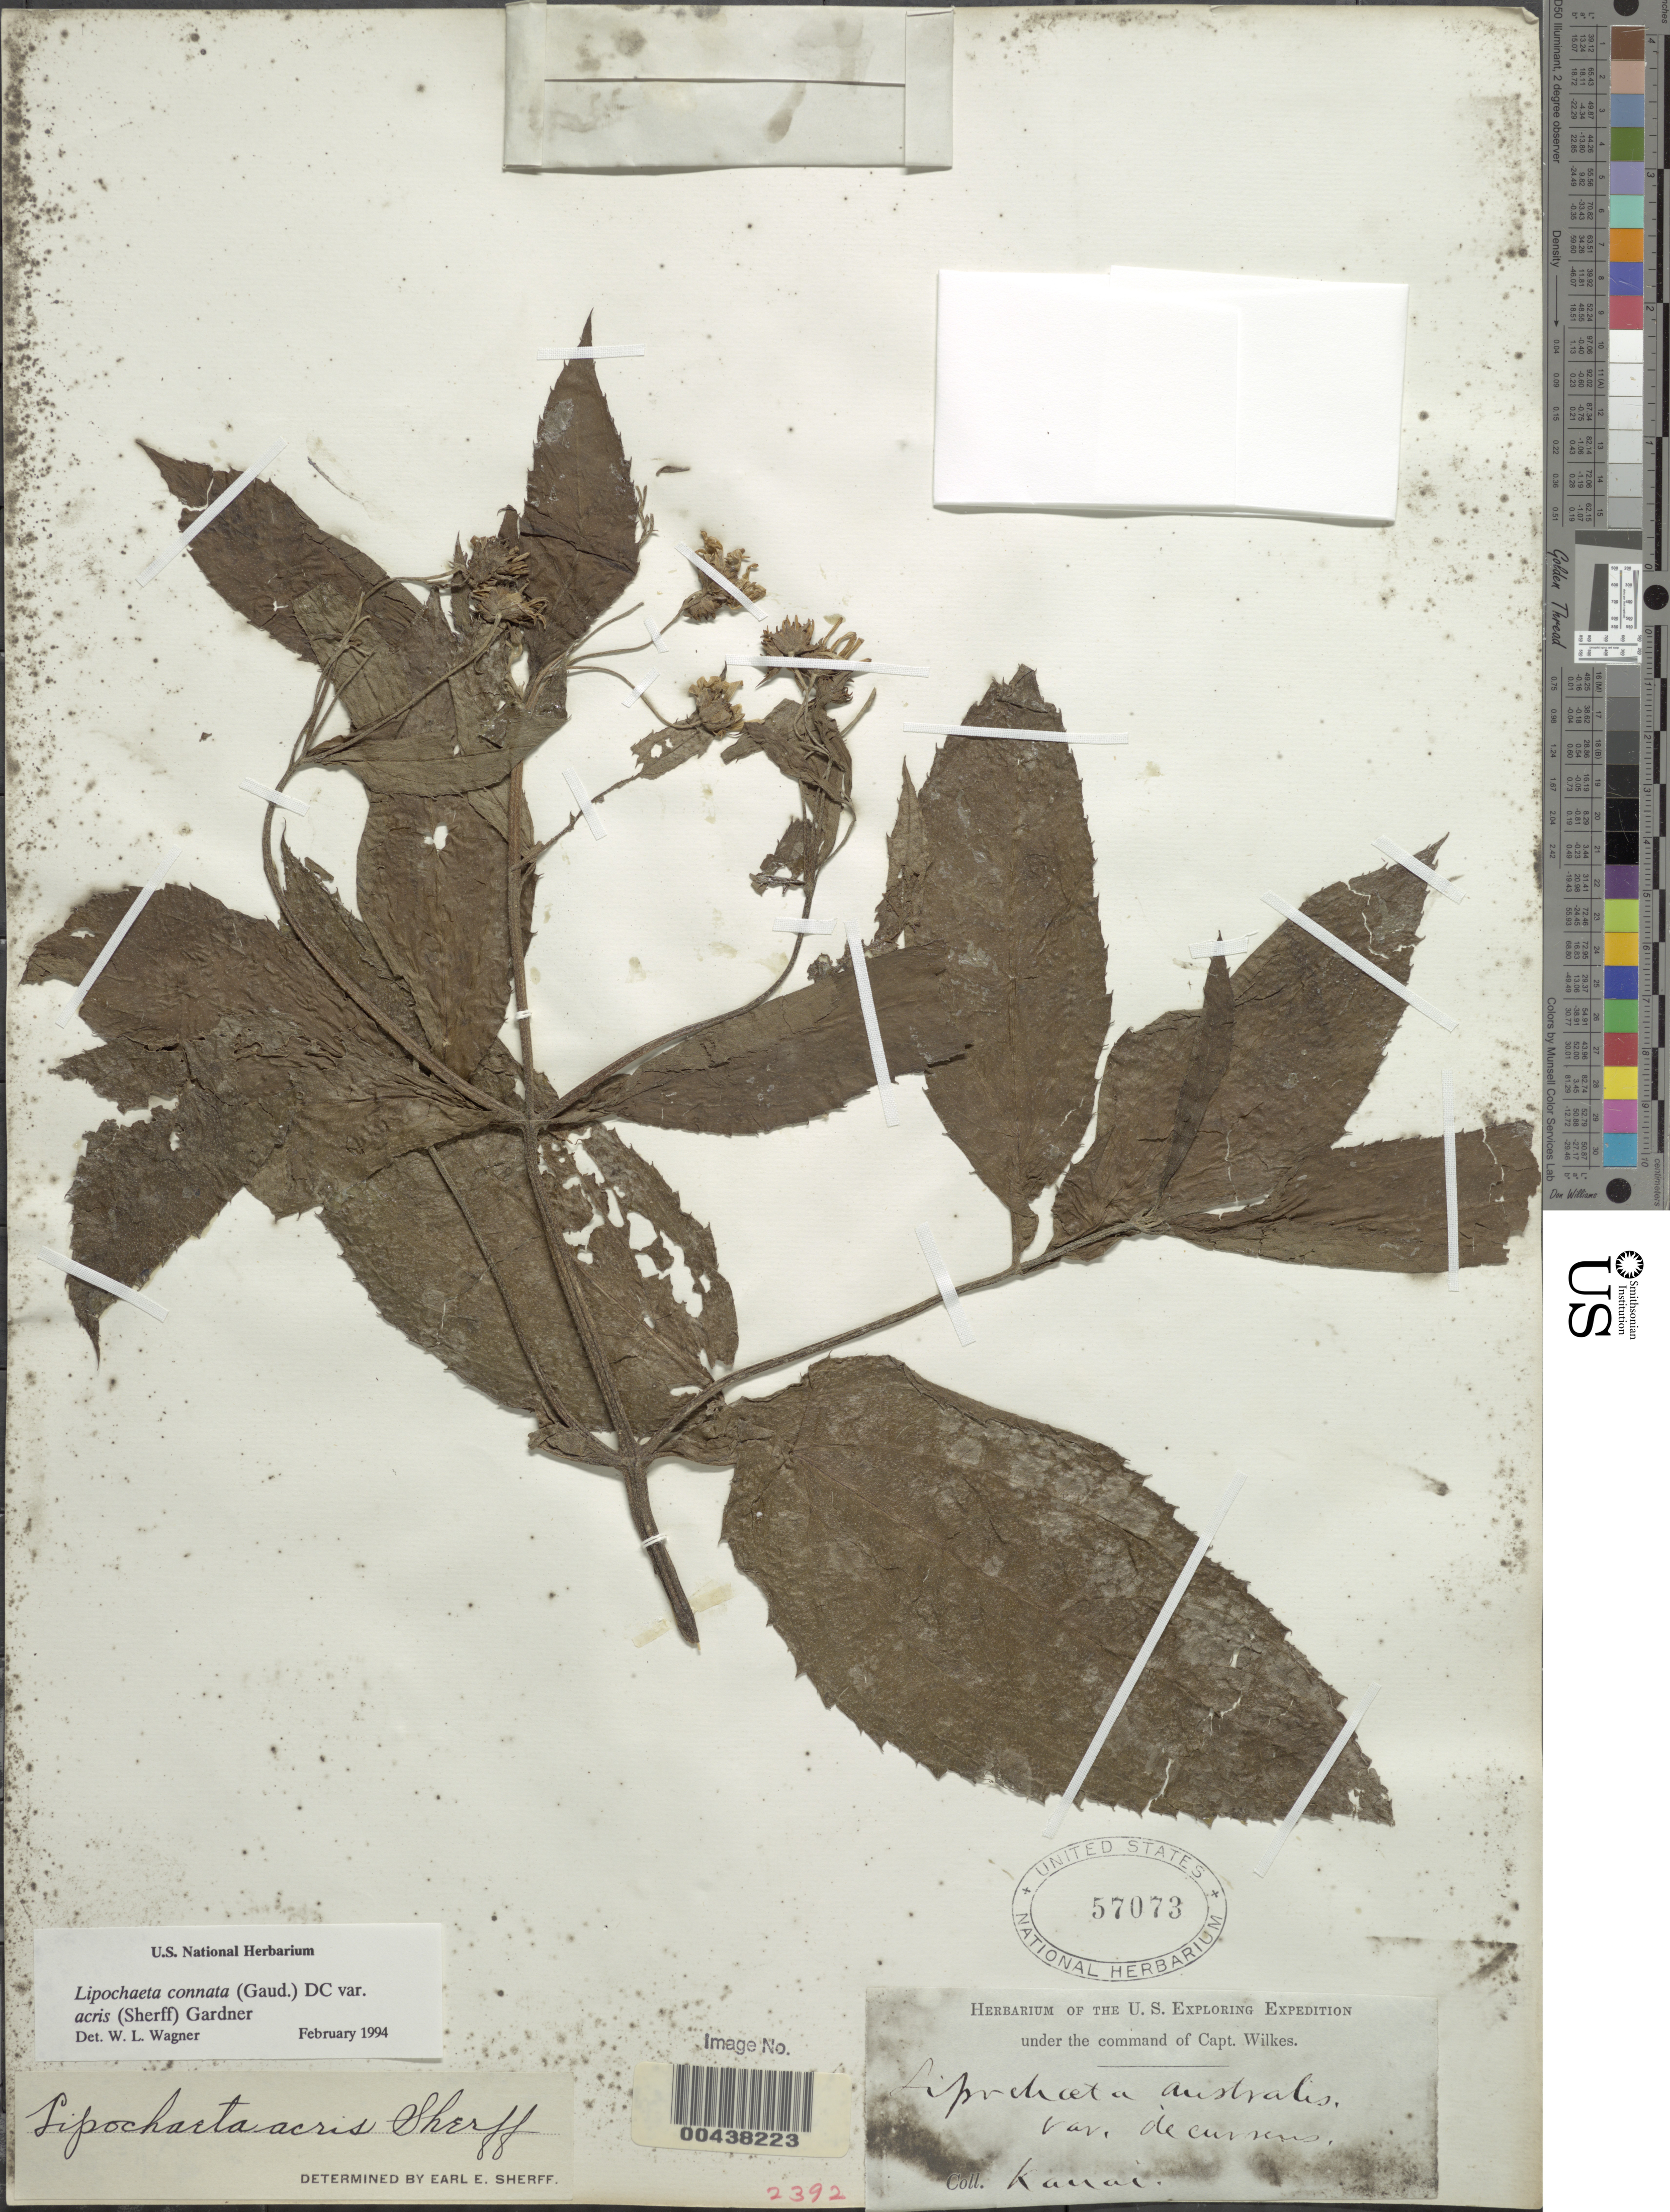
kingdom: Plantae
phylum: Tracheophyta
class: Magnoliopsida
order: Asterales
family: Asteraceae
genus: Lipochaeta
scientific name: Lipochaeta connata subsp. acris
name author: (Sherff) W.L. Wagner & H. Rob.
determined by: Wagner, W. L., (BOT), Smithsonian Institution - National Museum of Natural History (UNITED STATES)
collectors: Wilkes Explor. Exped.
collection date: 1838/1842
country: United States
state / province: Hawaii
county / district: Kauai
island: Kaua'i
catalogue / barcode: US 57073